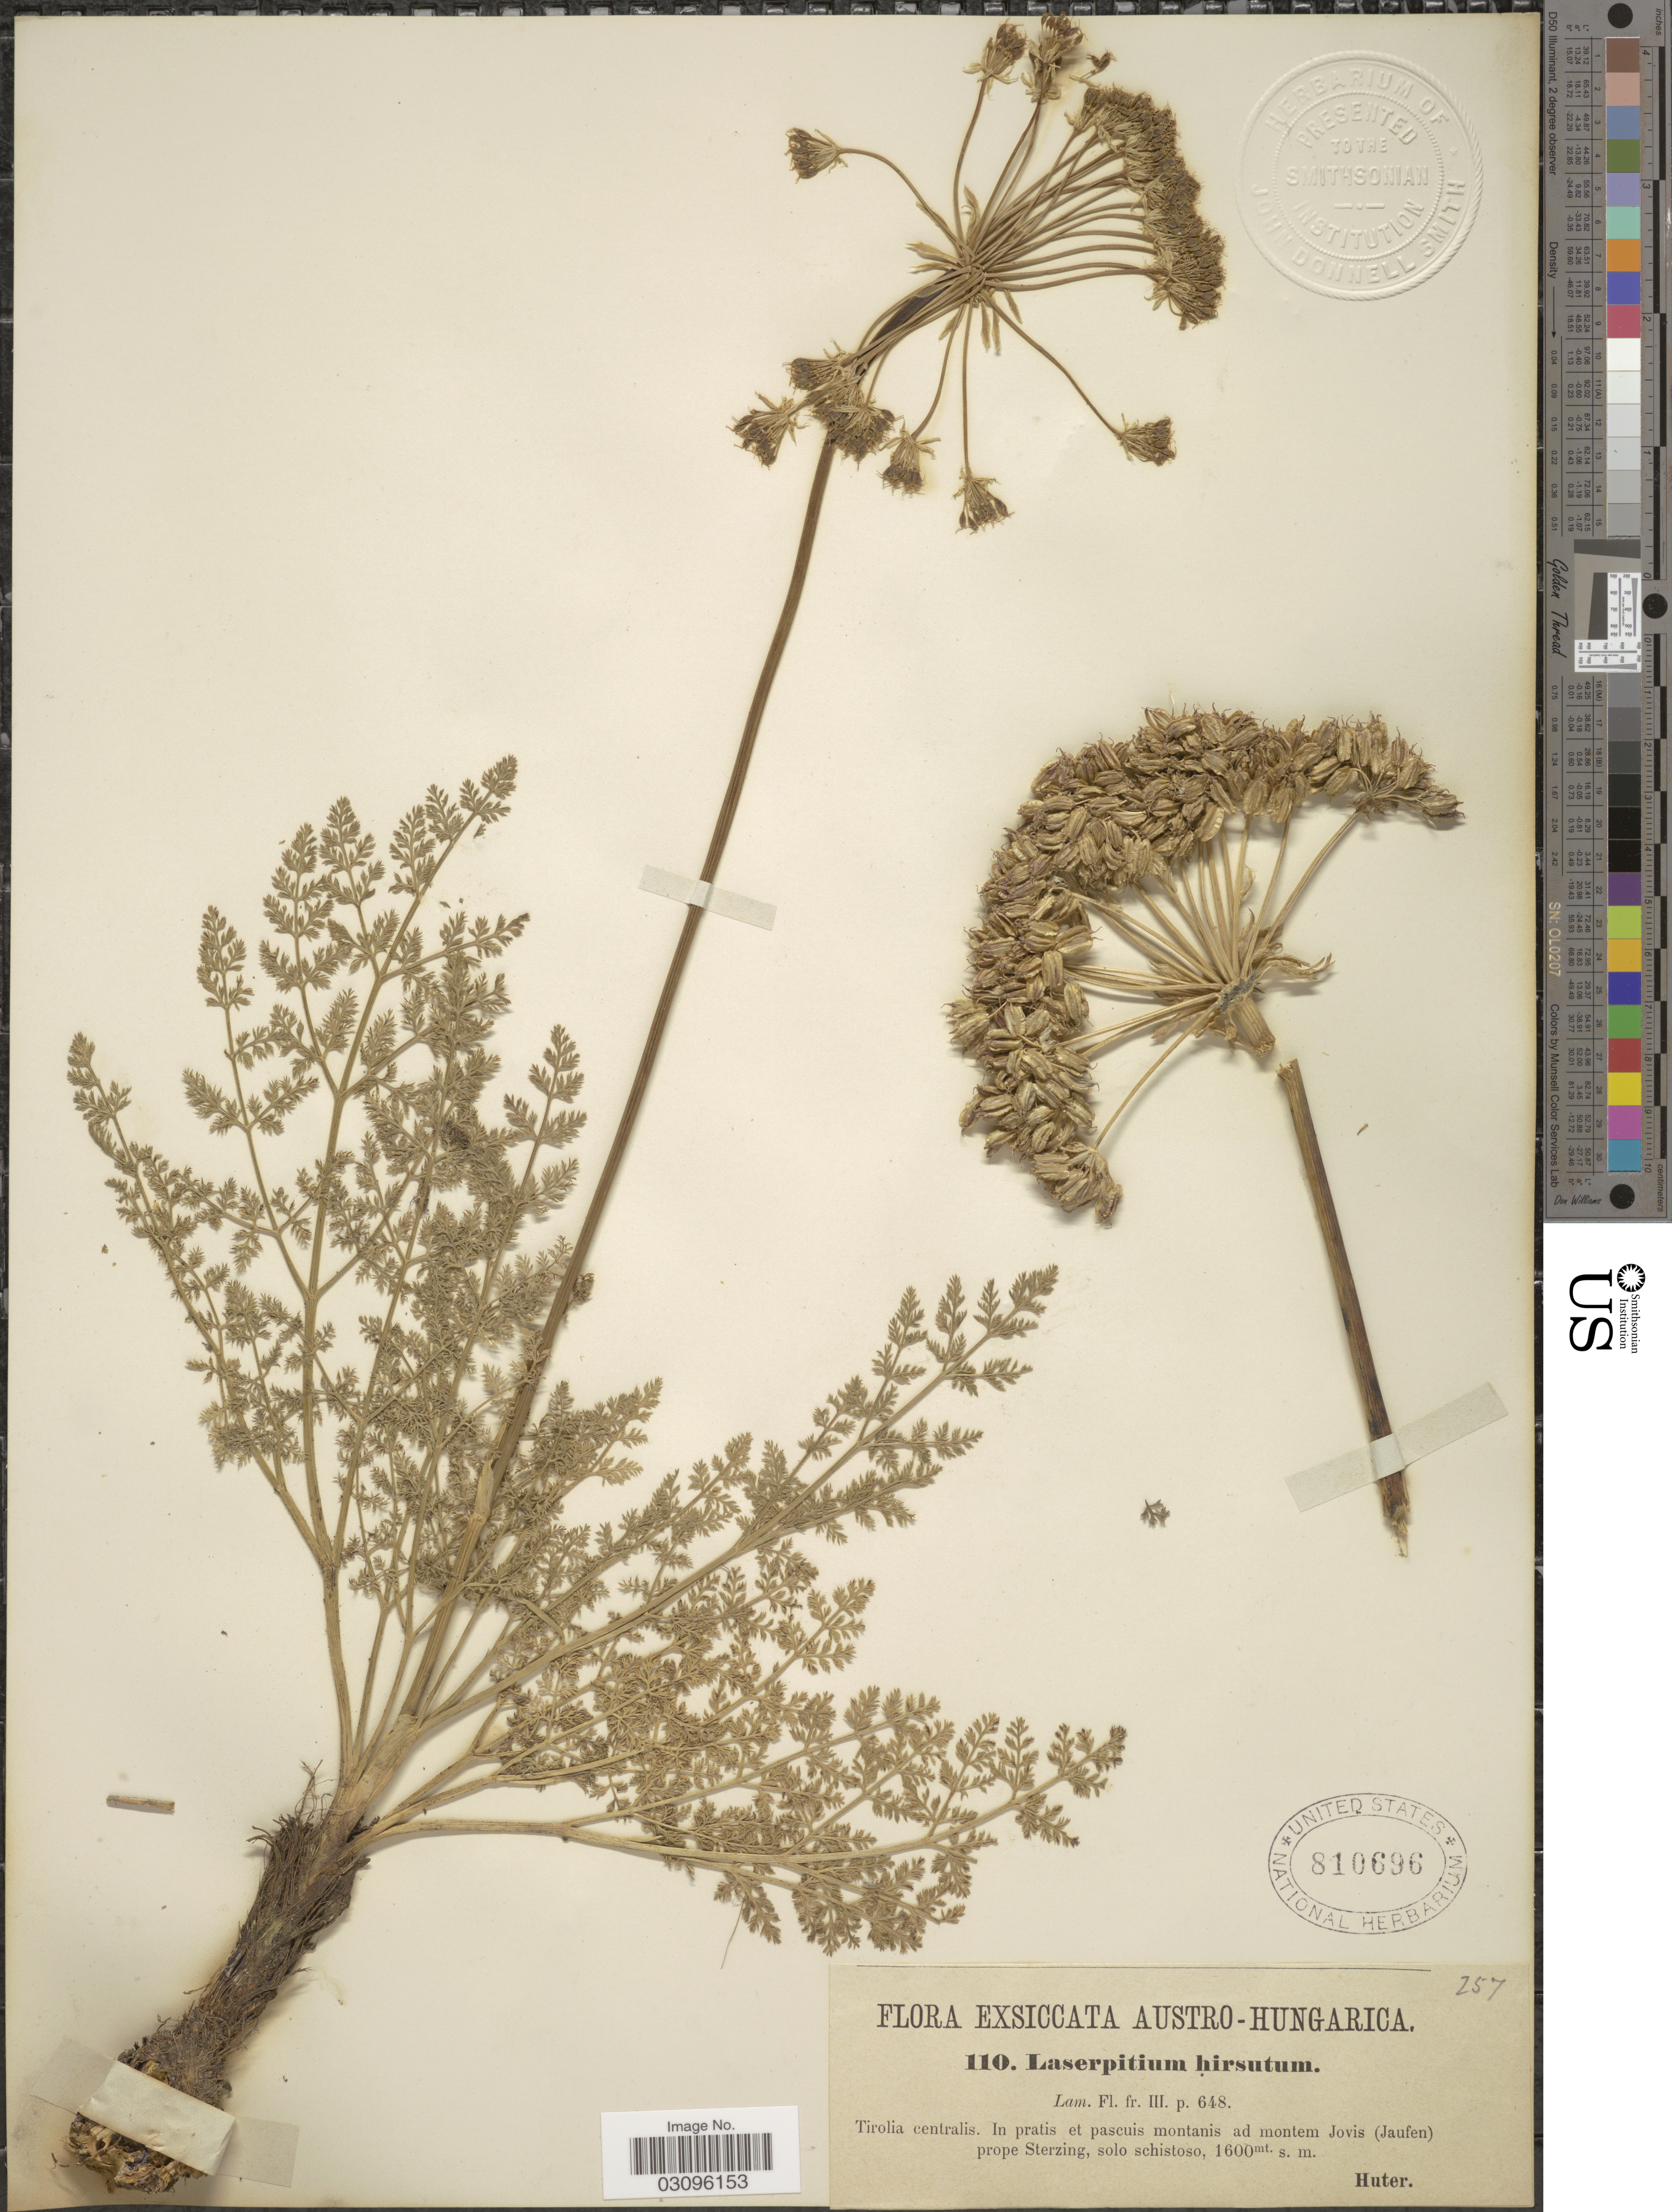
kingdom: Plantae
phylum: Tracheophyta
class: Magnoliopsida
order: Apiales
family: Apiaceae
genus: Laserpitium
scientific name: Laserpitium hirsutum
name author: Lam.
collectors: -. Huter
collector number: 110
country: Italy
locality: Austro-Hungarica. Tirolia centralis. In pratis et pascuis montanis ad montem Jovis (Jaufen) prope Sterzing, solo schistoso.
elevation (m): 1600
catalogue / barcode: US 810696